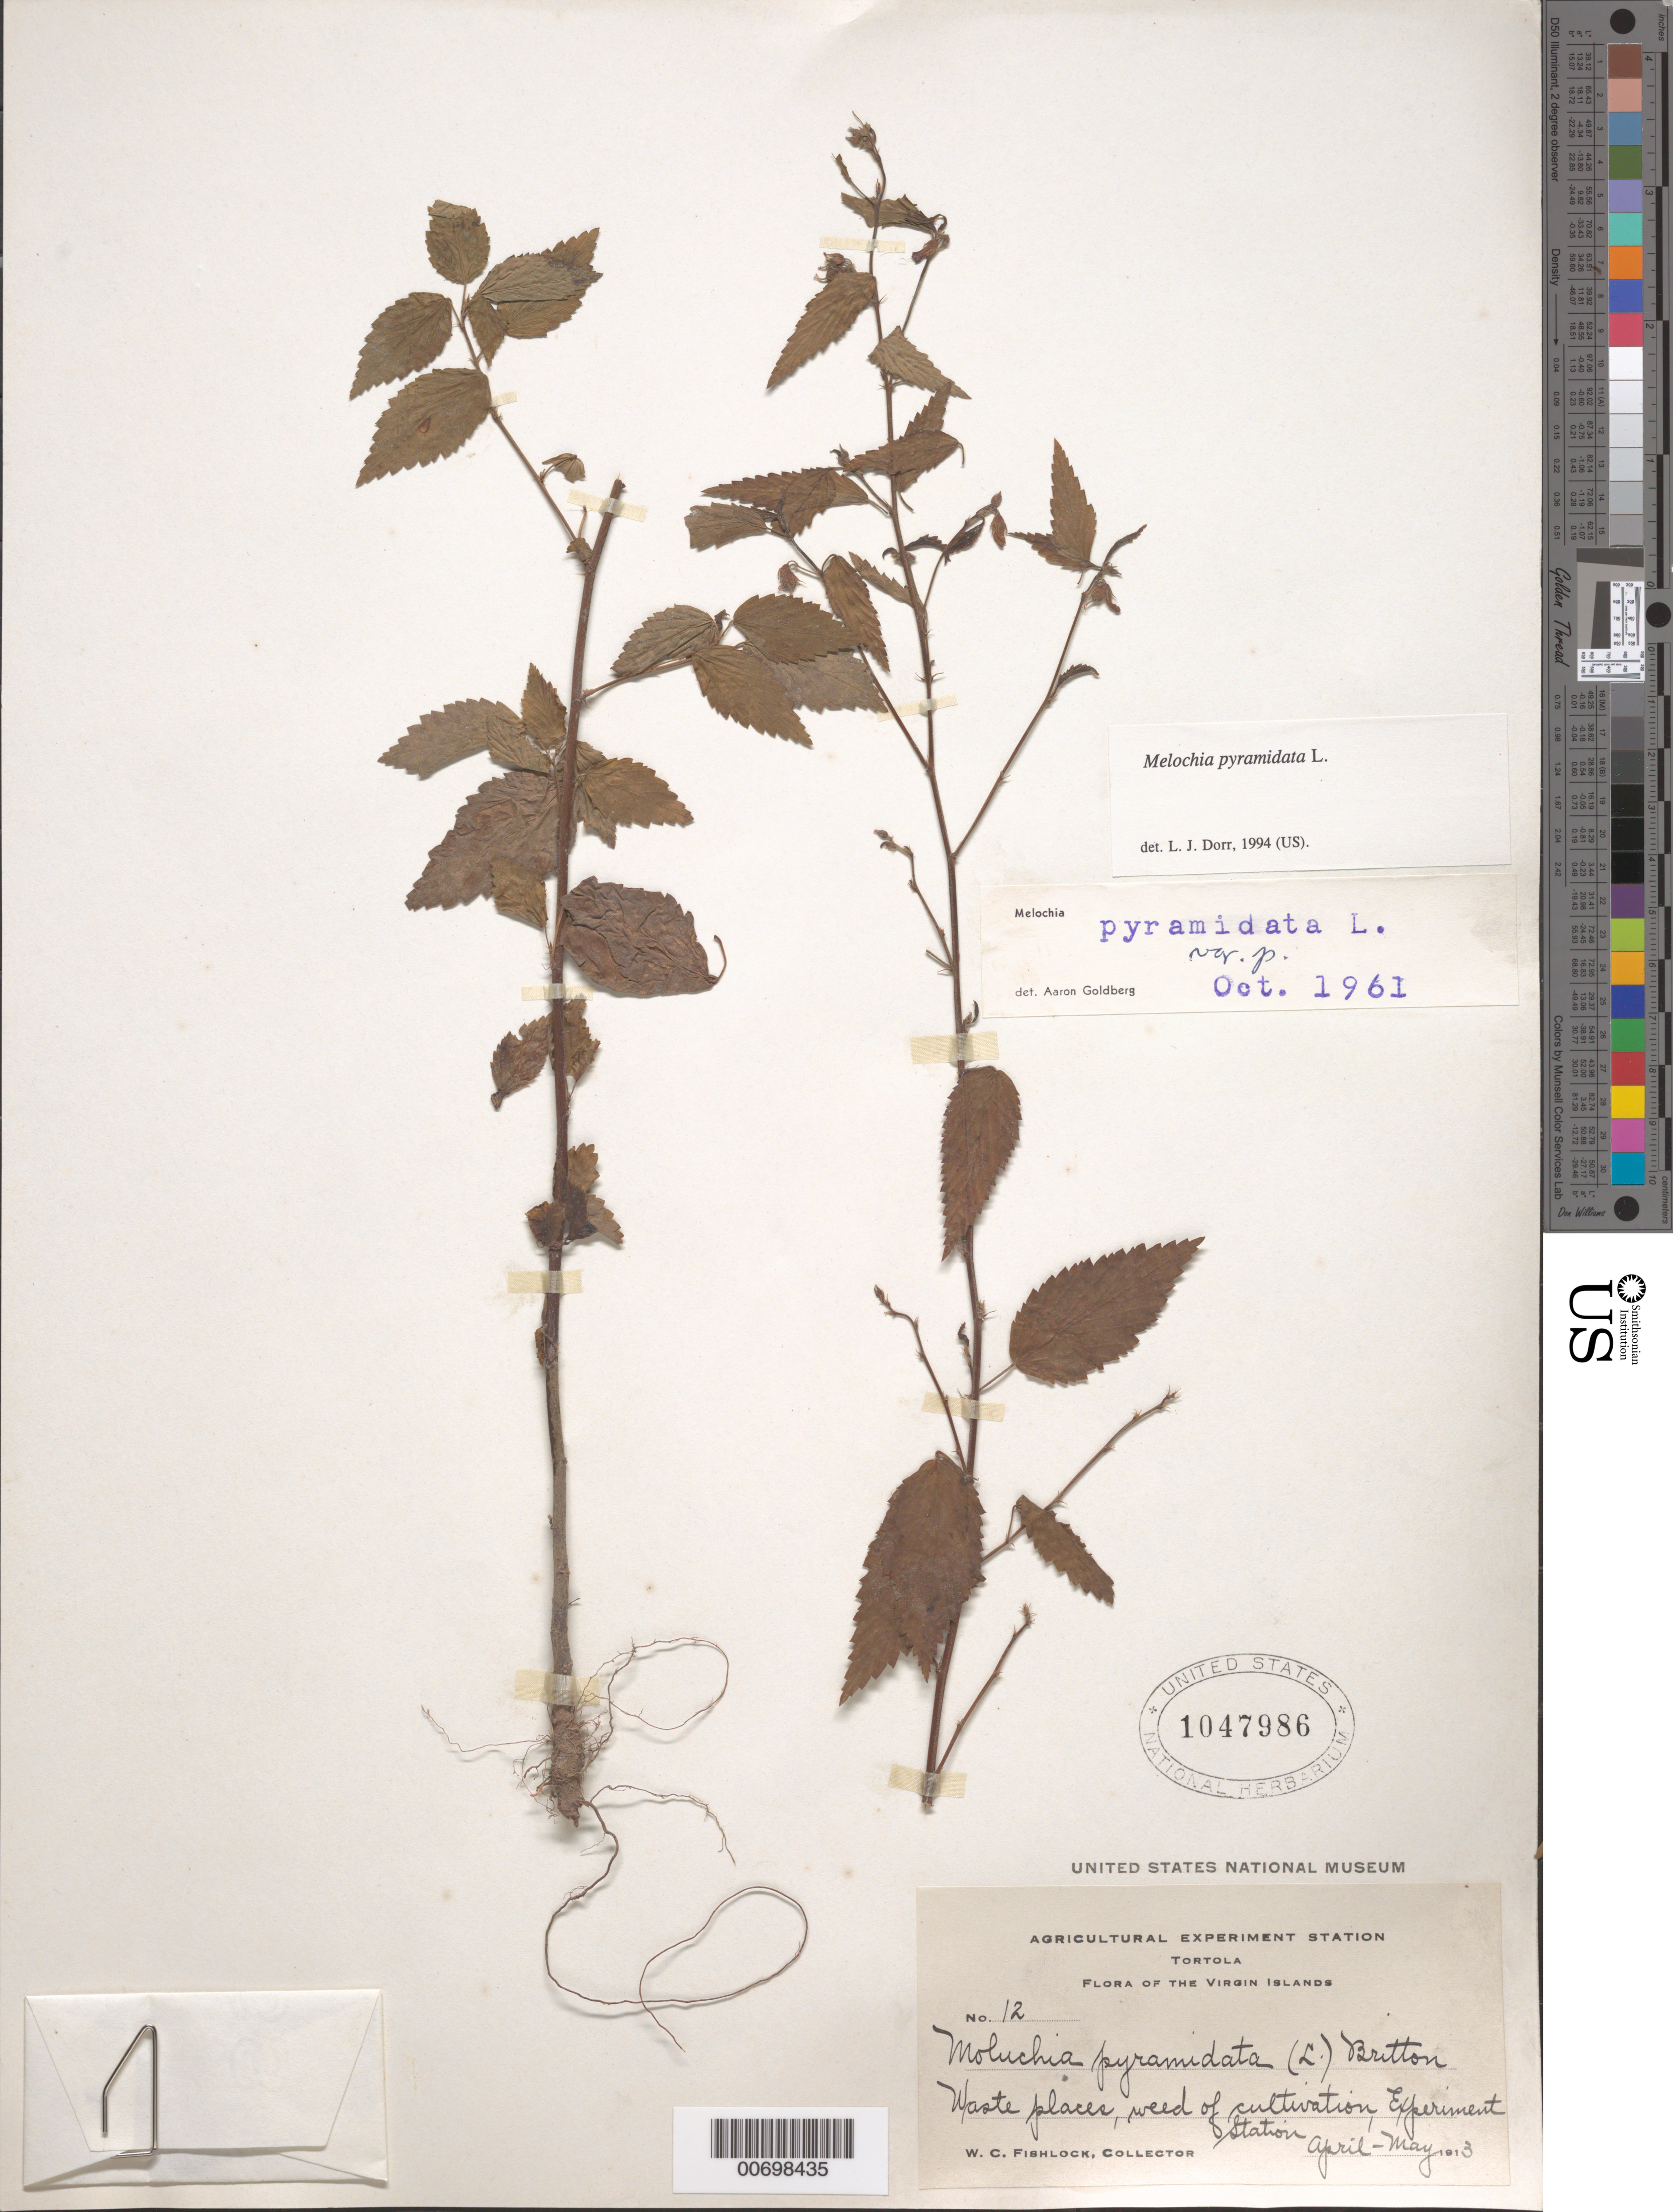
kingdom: Plantae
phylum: Tracheophyta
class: Magnoliopsida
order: Malvales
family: Malvaceae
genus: Melochia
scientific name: Melochia pyramidata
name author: L.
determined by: Dorr, L. J., (BOT), Smithsonian Institution - National Museum of Natural History (UNITED STATES)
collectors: W. Fishlock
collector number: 12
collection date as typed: Apr 1913 to -- May 1913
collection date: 1913-04/1913-05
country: British Virgin Islands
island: Tortola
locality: Experimental Station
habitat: Waste places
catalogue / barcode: US 1047986